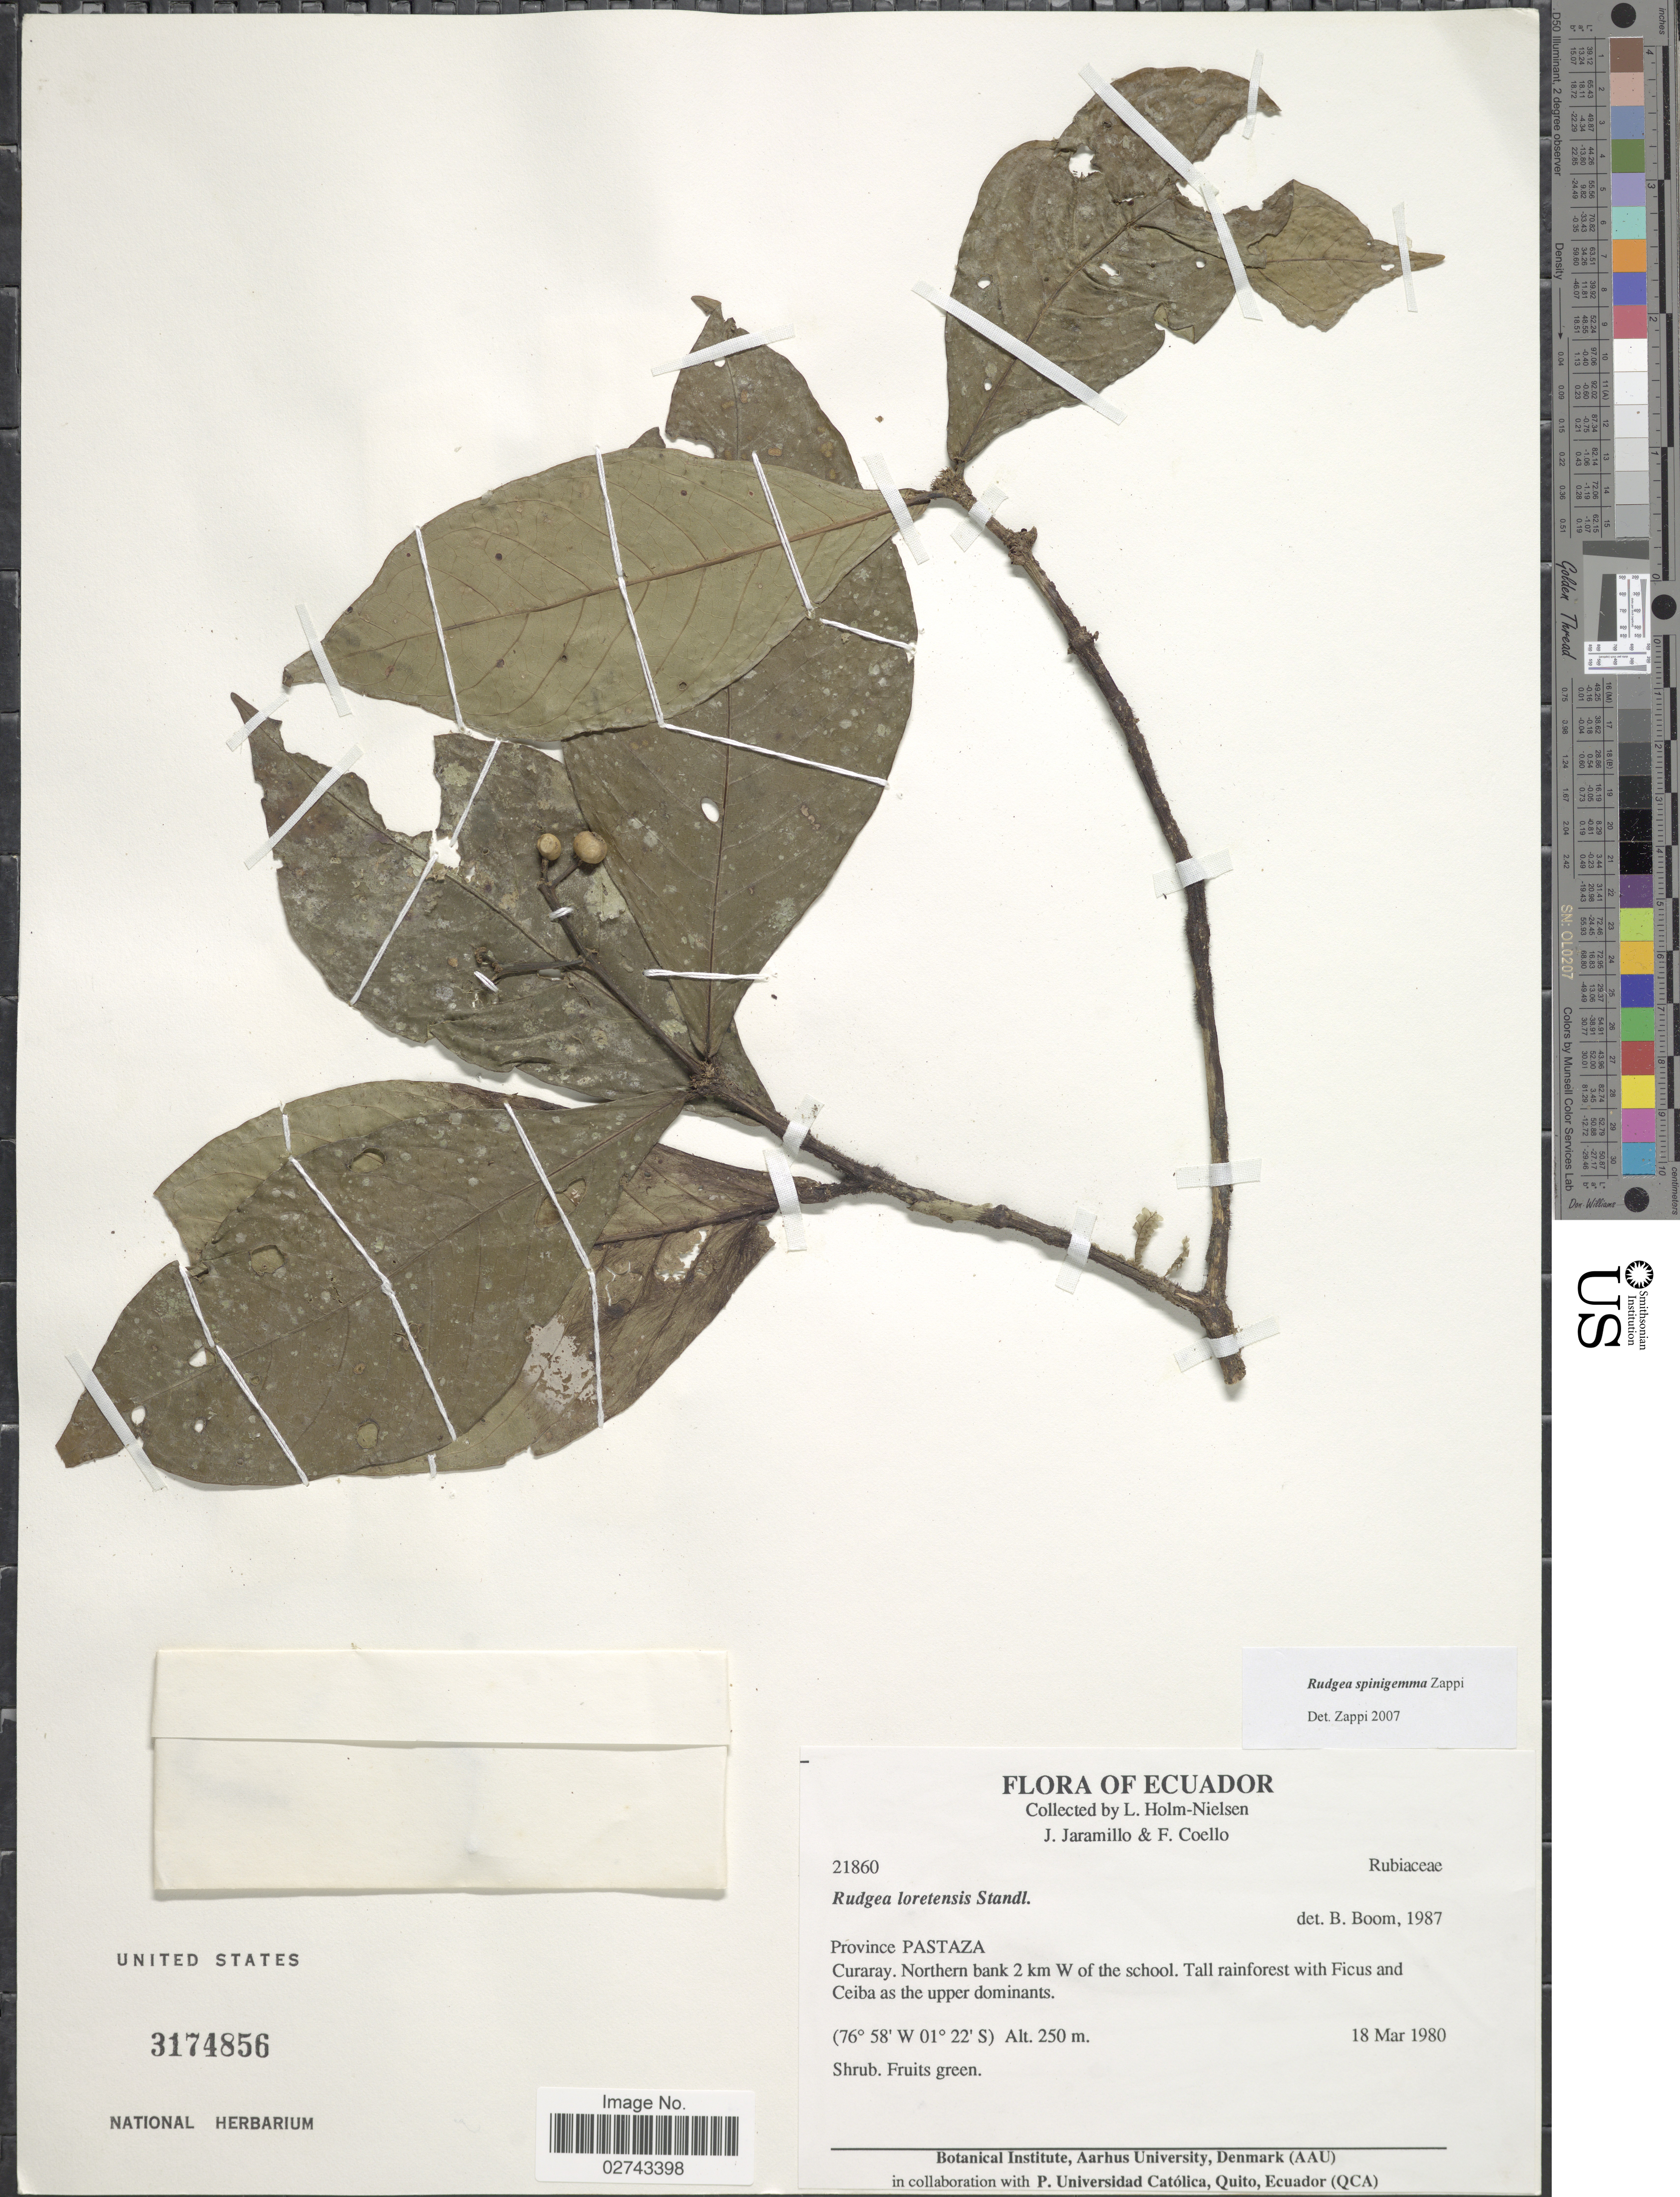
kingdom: Plantae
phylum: Tracheophyta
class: Magnoliopsida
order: Gentianales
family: Rubiaceae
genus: Rudgea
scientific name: Rudgea spinigemma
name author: Zappi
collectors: L. Holm-Nielsen, J. Jaramillo & F. Coello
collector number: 21860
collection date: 1980-03-18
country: Ecuador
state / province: Pastaza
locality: Curaray, Northern bank 2 km W of the school, Tall rainforest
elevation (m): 250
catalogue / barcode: US 3174856